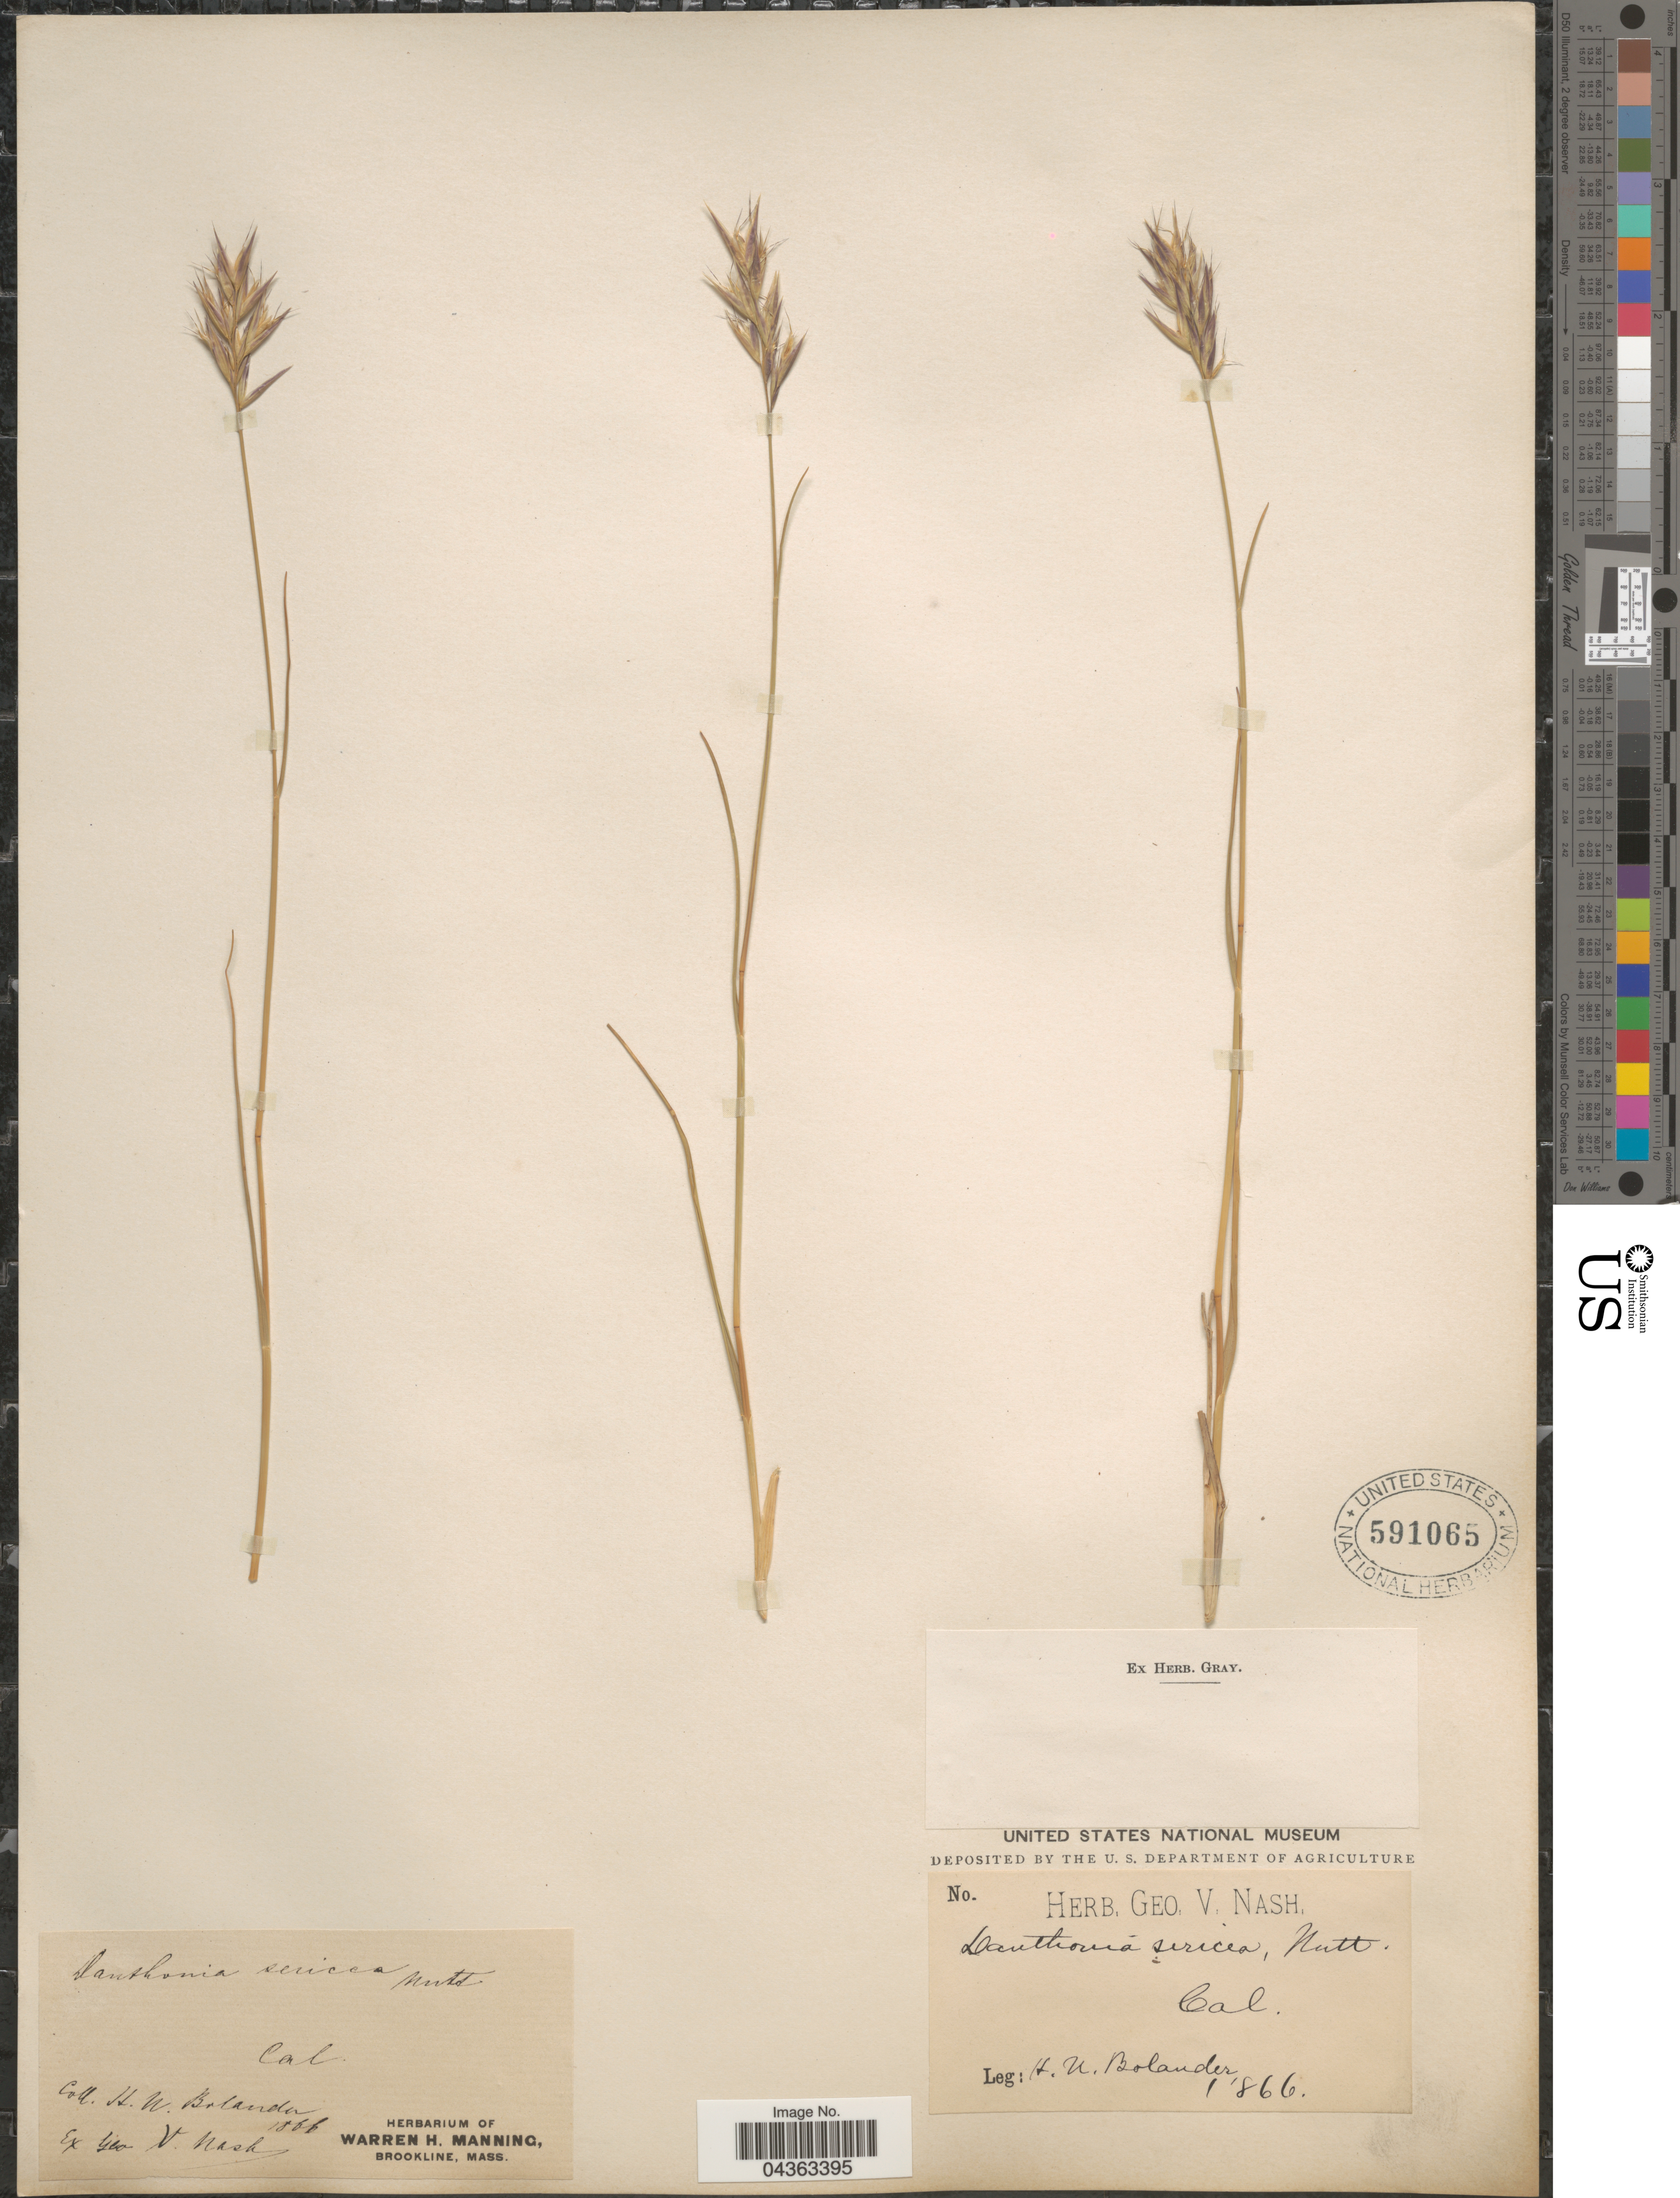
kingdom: Plantae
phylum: Tracheophyta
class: Liliopsida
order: Poales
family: Poaceae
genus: Danthonia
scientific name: Danthonia intermedia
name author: Vasey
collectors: H. Bolander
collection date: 1866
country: United States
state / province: California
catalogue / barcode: US 591065